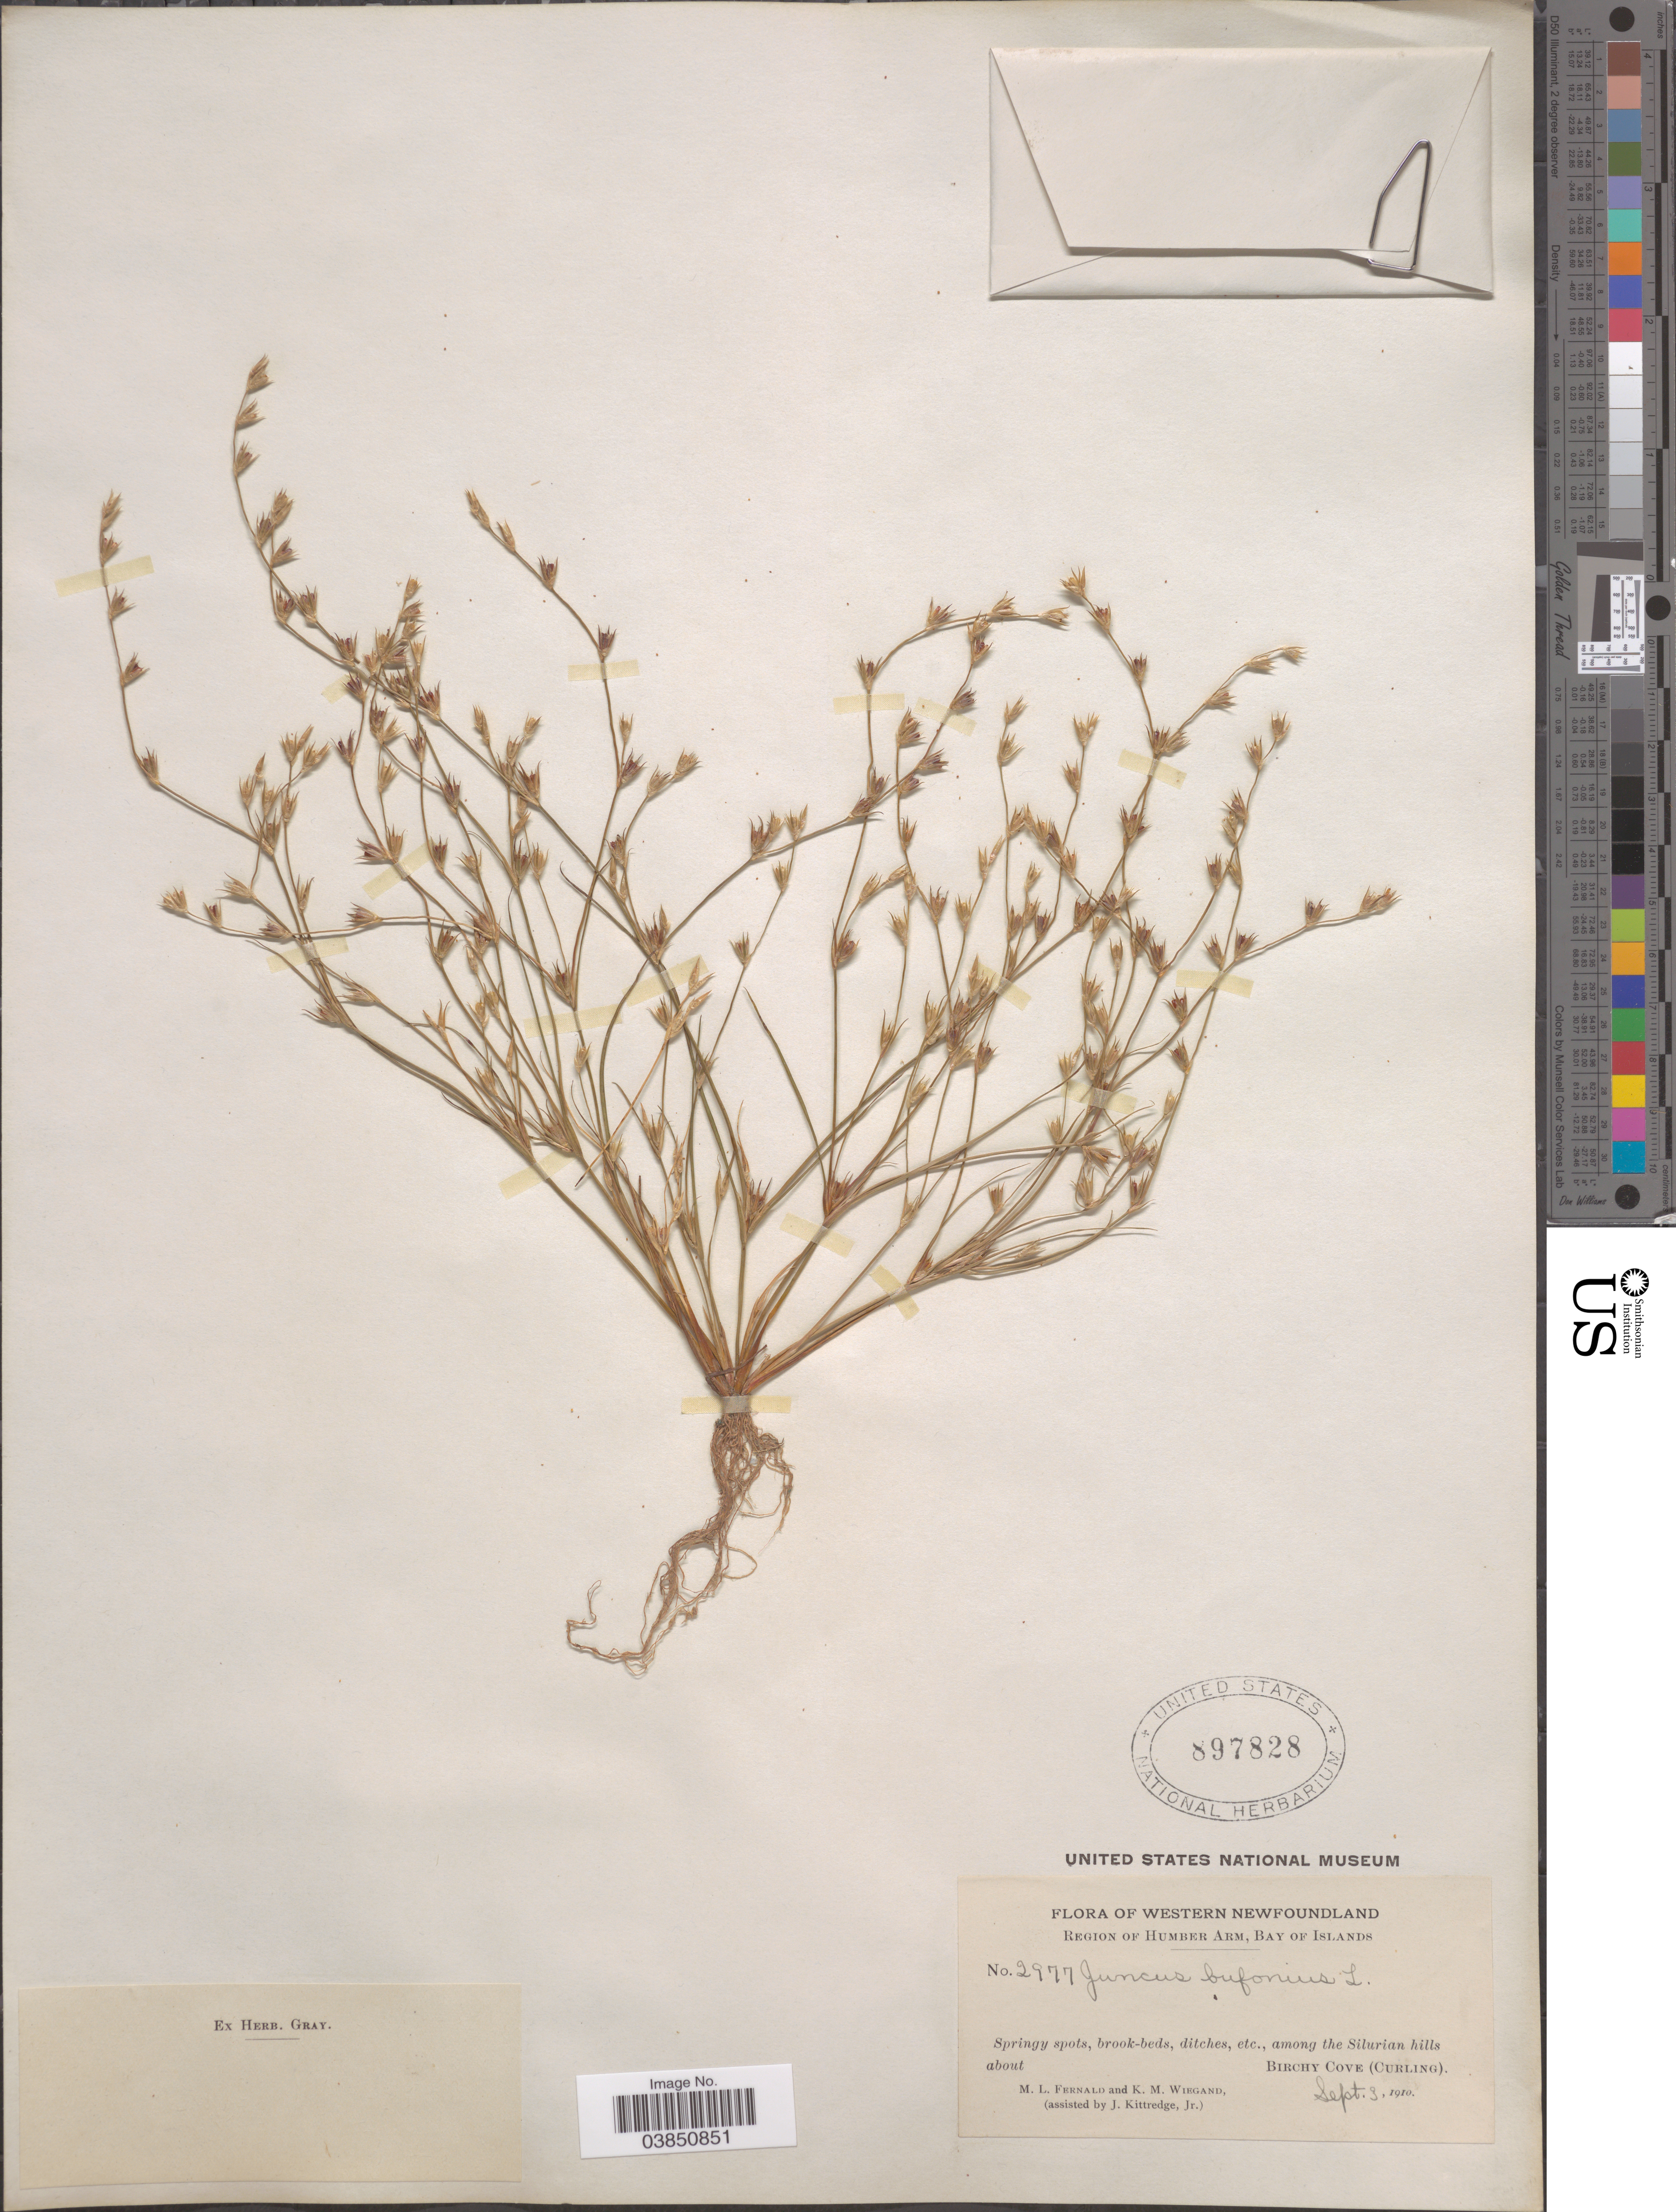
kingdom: Plantae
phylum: Tracheophyta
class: Liliopsida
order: Poales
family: Juncaceae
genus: Juncus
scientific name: Juncus bufonius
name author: L.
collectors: M. L. Fernald, K. M. Wiegand & J. Kittredge Jr.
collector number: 2977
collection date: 1910-09-03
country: Canada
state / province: Newfoundland and Labrador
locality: Western Newfoundland. Region of Humber Arm, Bay of Islands. Among the Silurian hills about Birchy Cove (Curling).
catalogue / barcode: US 897828